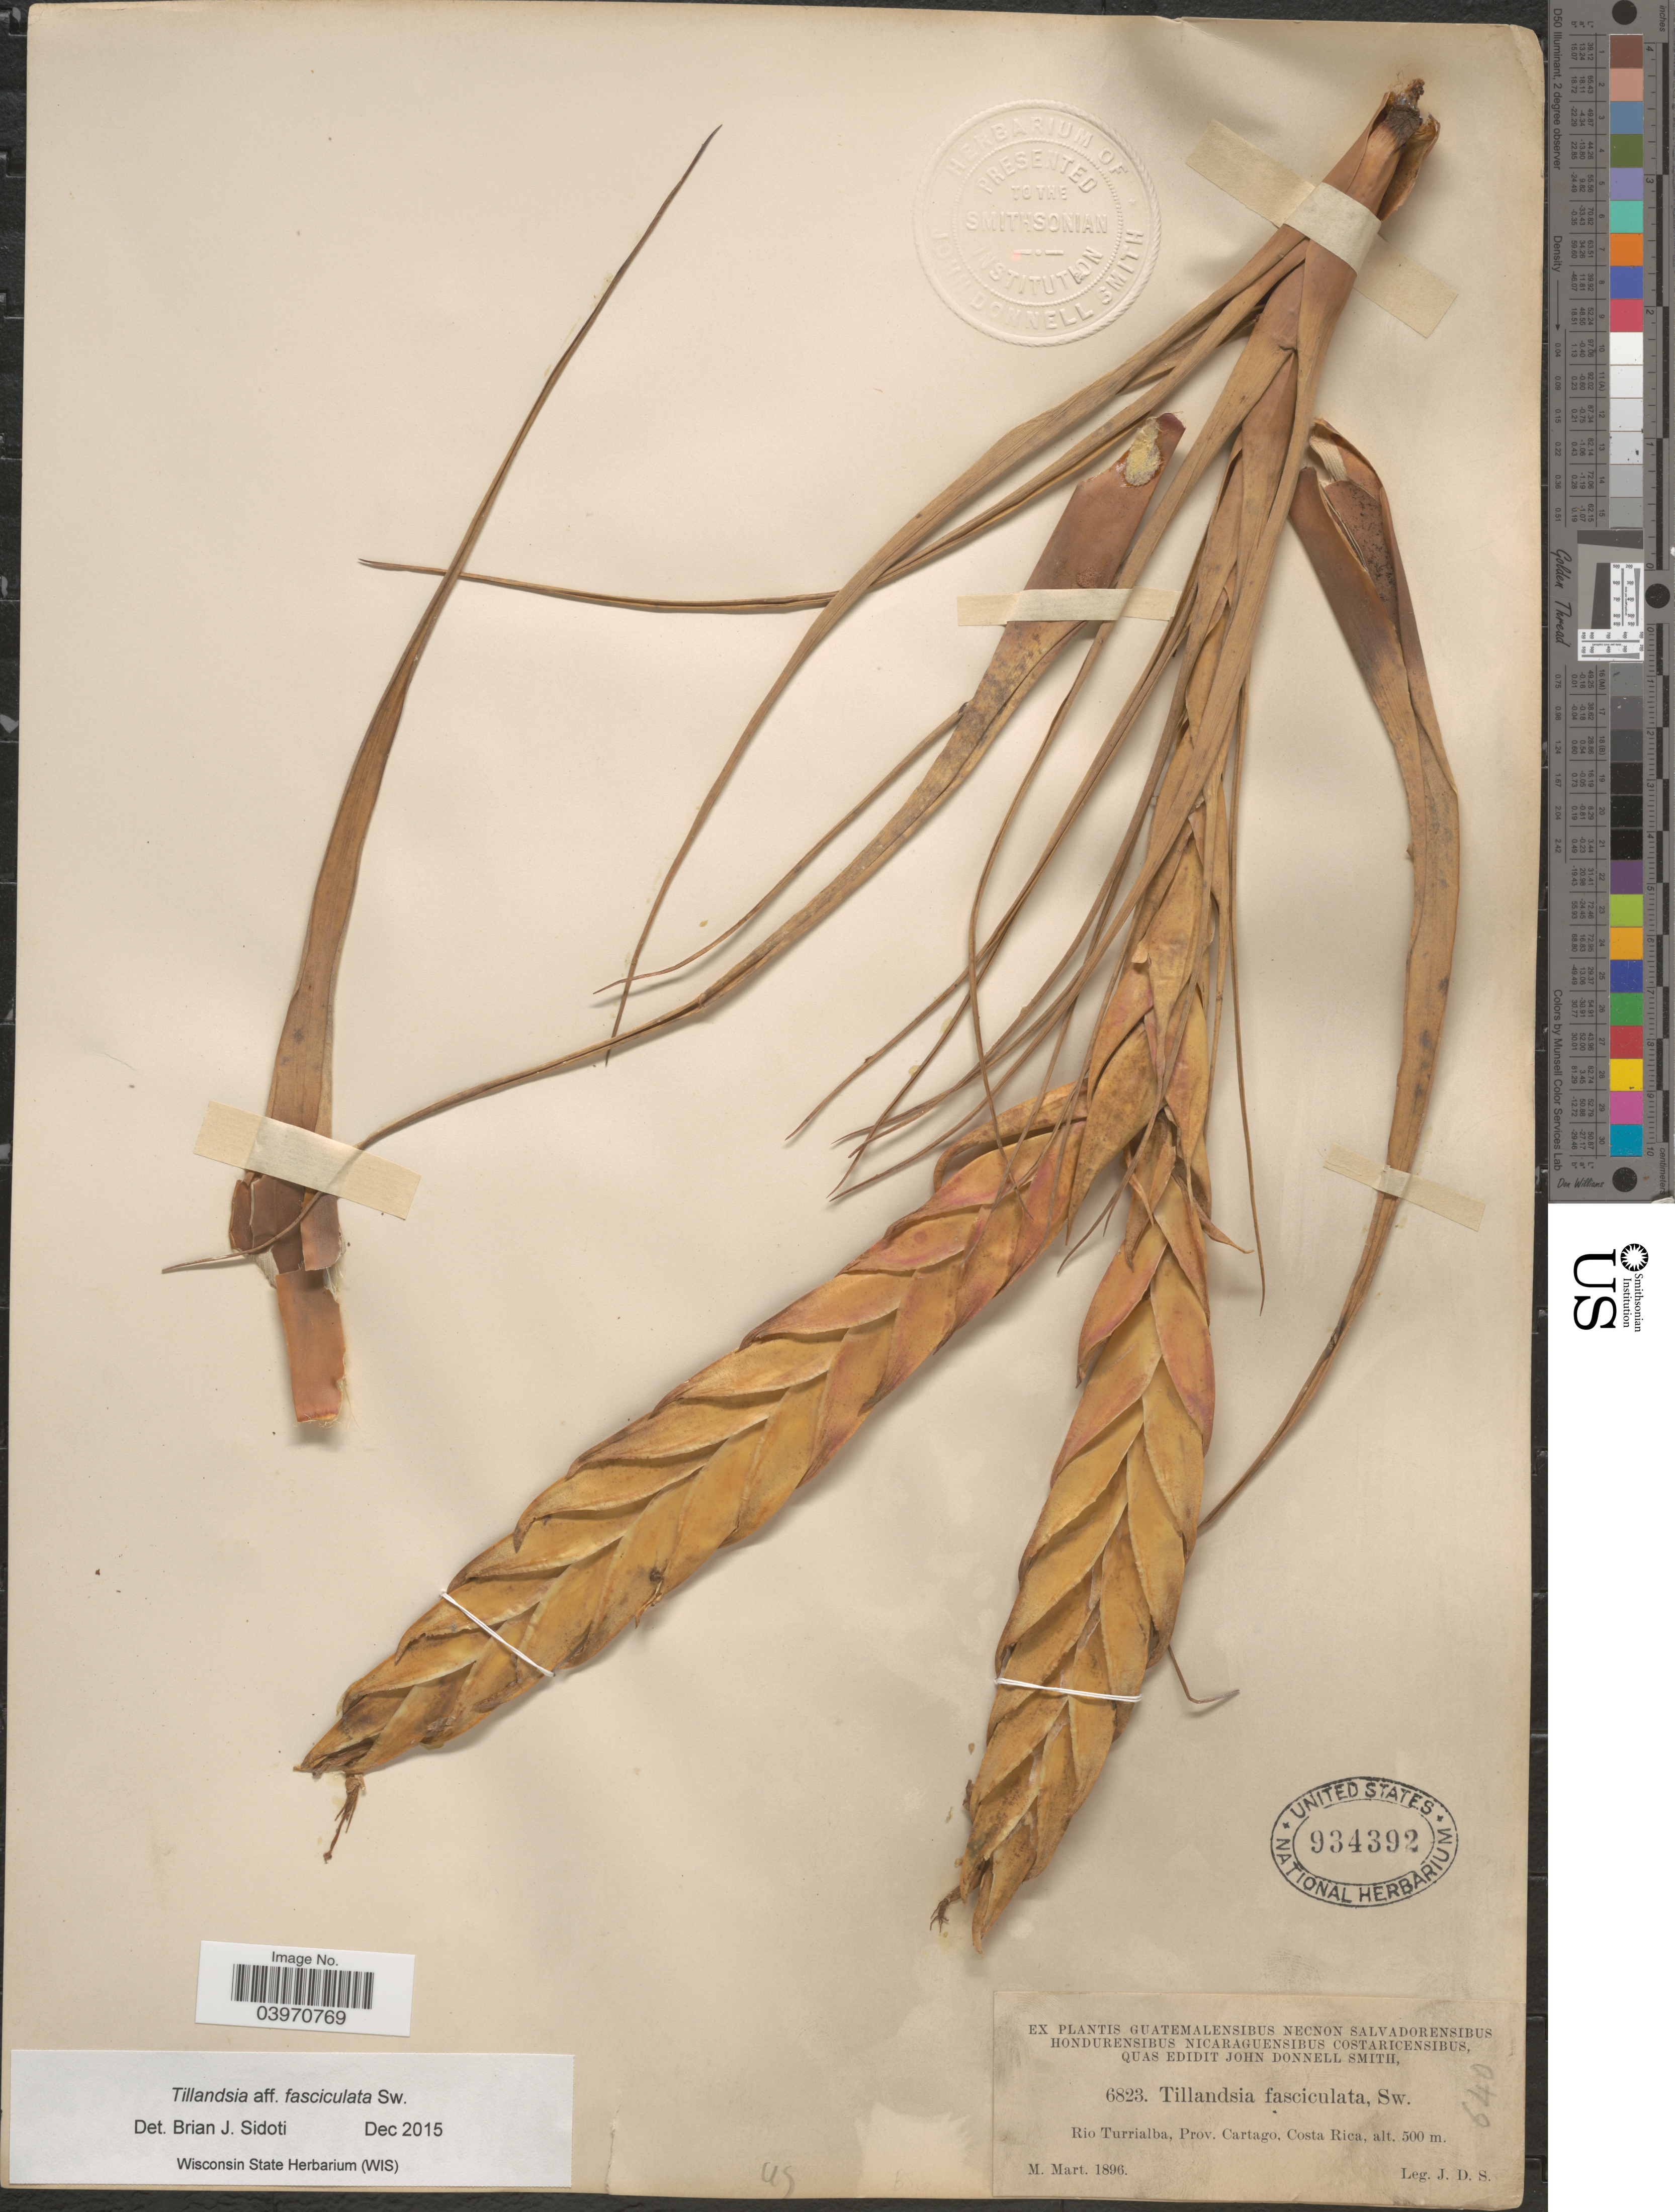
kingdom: Plantae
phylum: Tracheophyta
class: Liliopsida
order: Poales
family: Bromeliaceae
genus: Tillandsia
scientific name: Tillandsia fasciculata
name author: Sw.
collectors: J. Donnell Smith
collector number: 6823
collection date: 1896-03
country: Costa Rica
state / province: Cartago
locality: Rio Turrialba.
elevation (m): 500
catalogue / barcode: US 934392